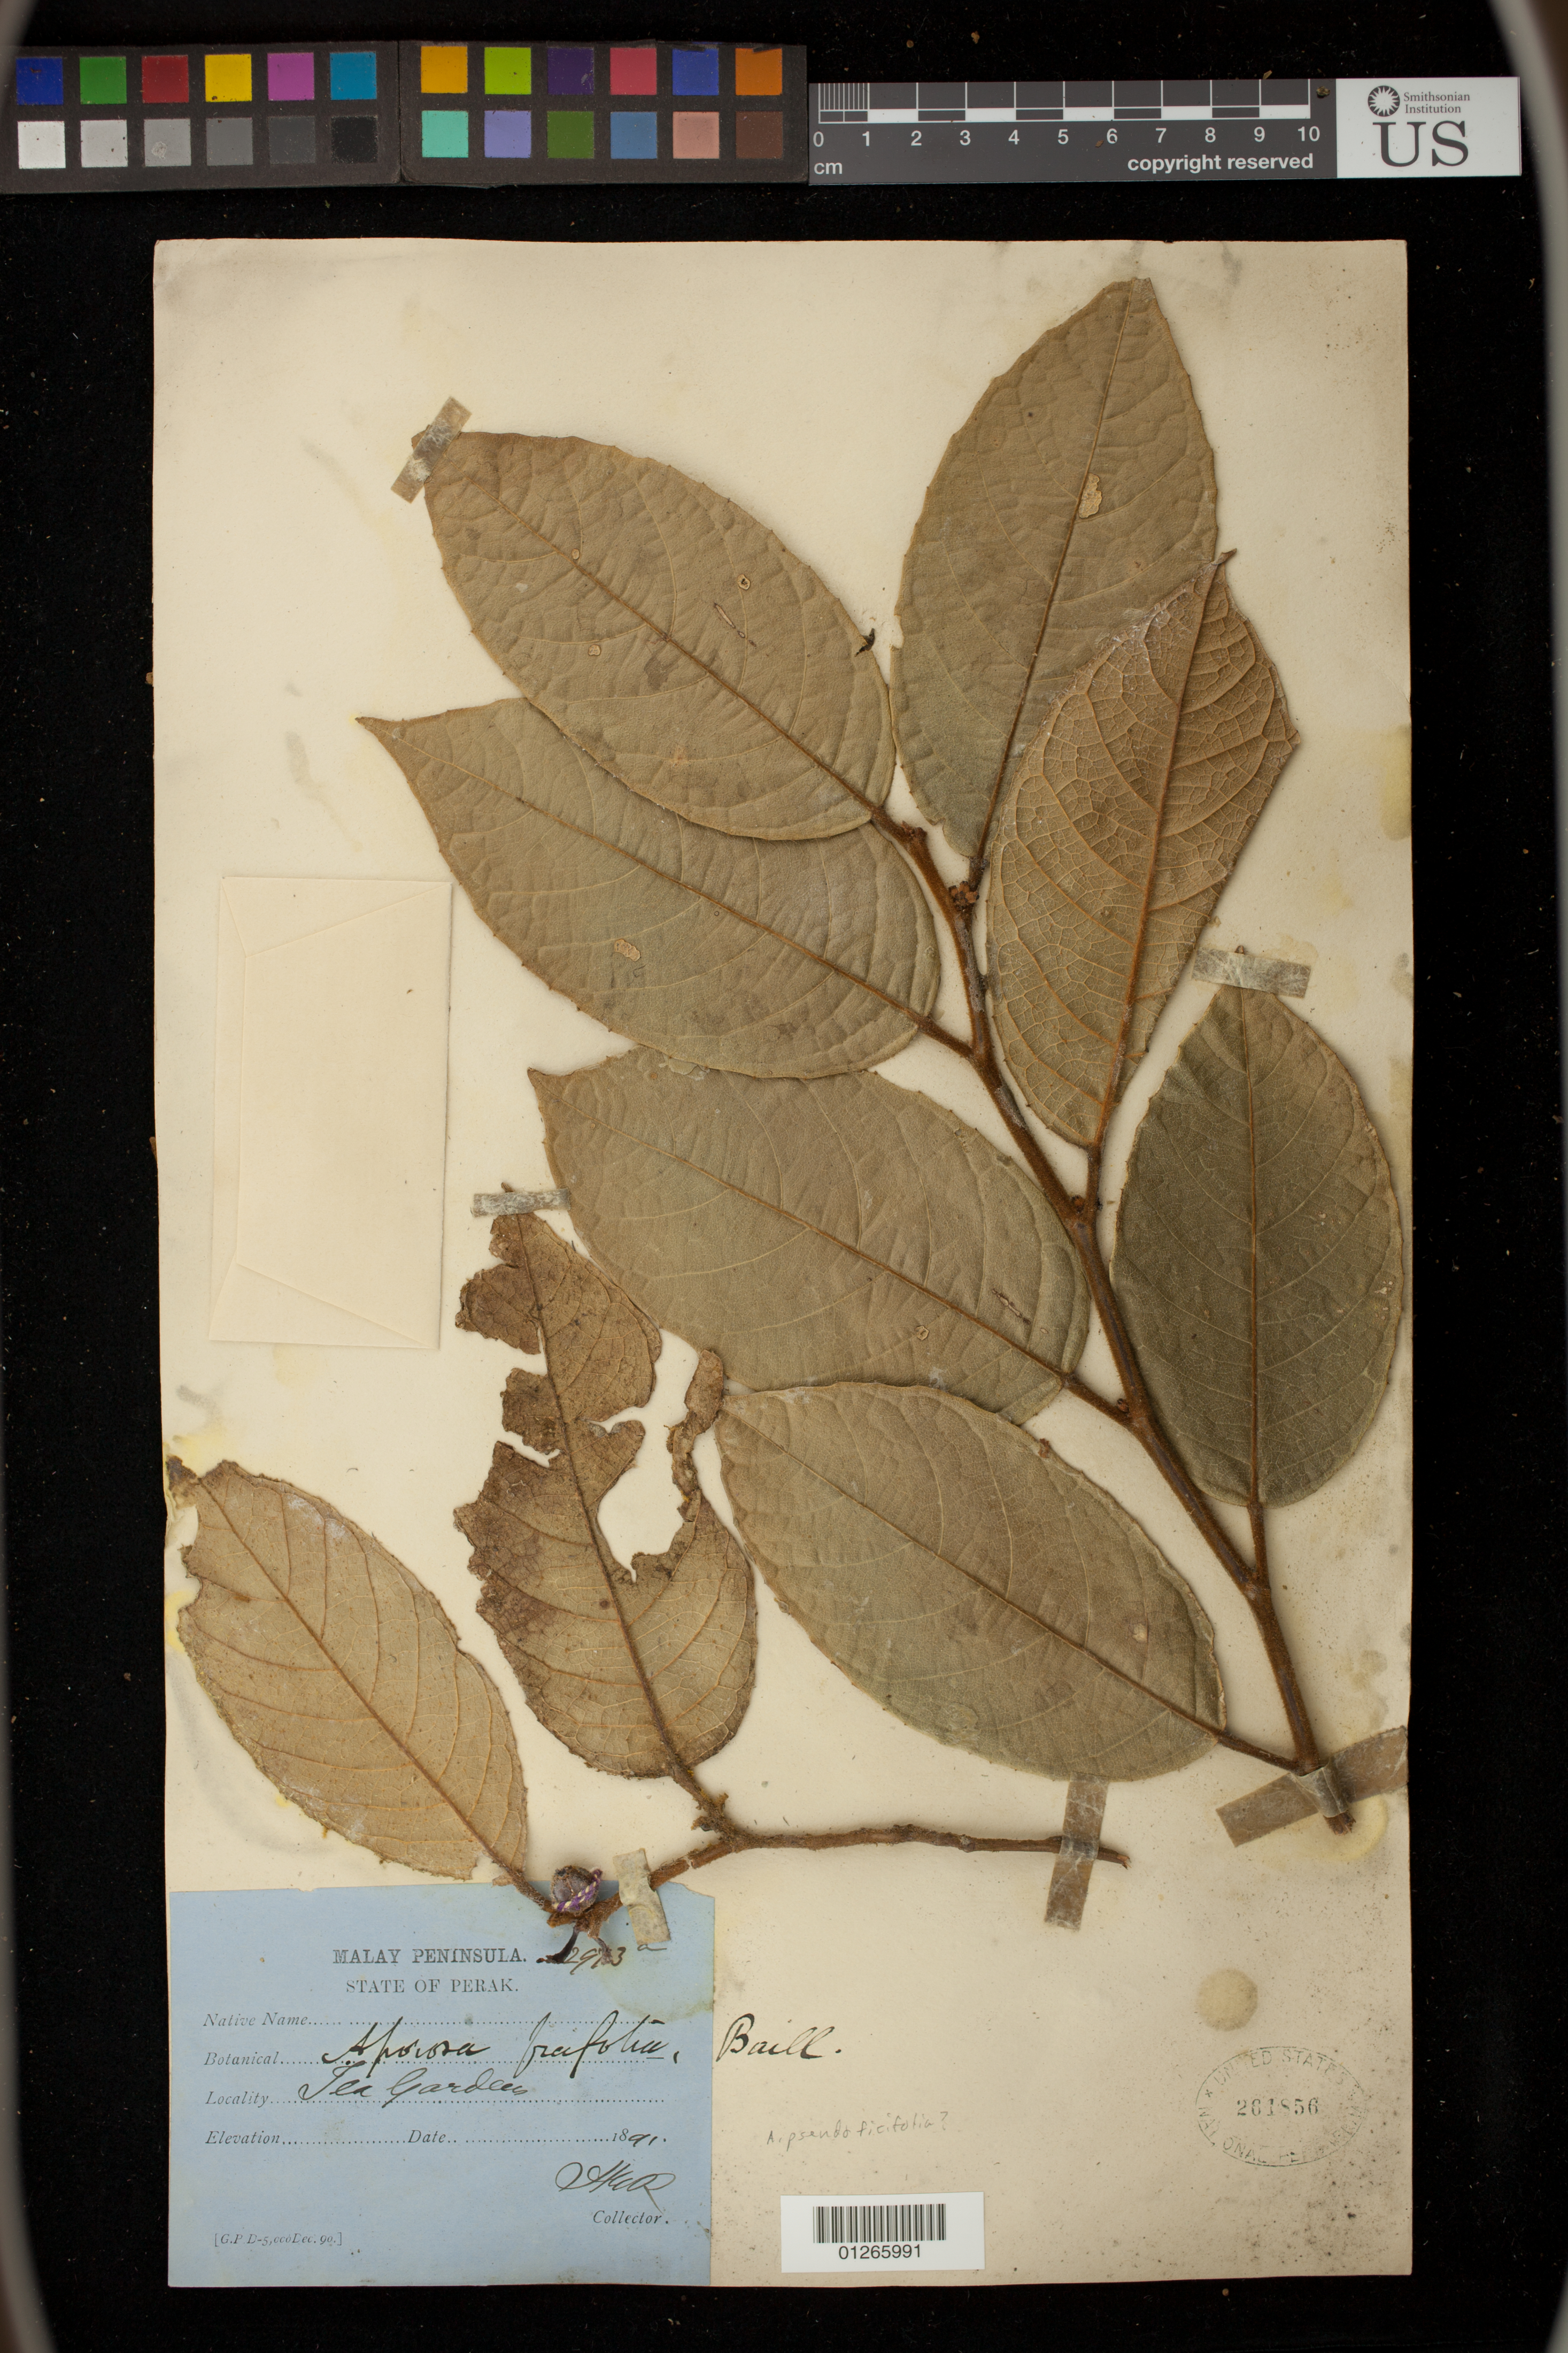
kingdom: Plantae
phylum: Tracheophyta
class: Magnoliopsida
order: Malpighiales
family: Phyllanthaceae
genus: Aporosa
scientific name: Aporosa pseudoficifolia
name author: Pax & K. Hoffm. in Engl.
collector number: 2973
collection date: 1891-01-01/1891-12-31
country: Malaysia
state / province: Perak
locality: Tea Gardens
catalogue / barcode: US 261856